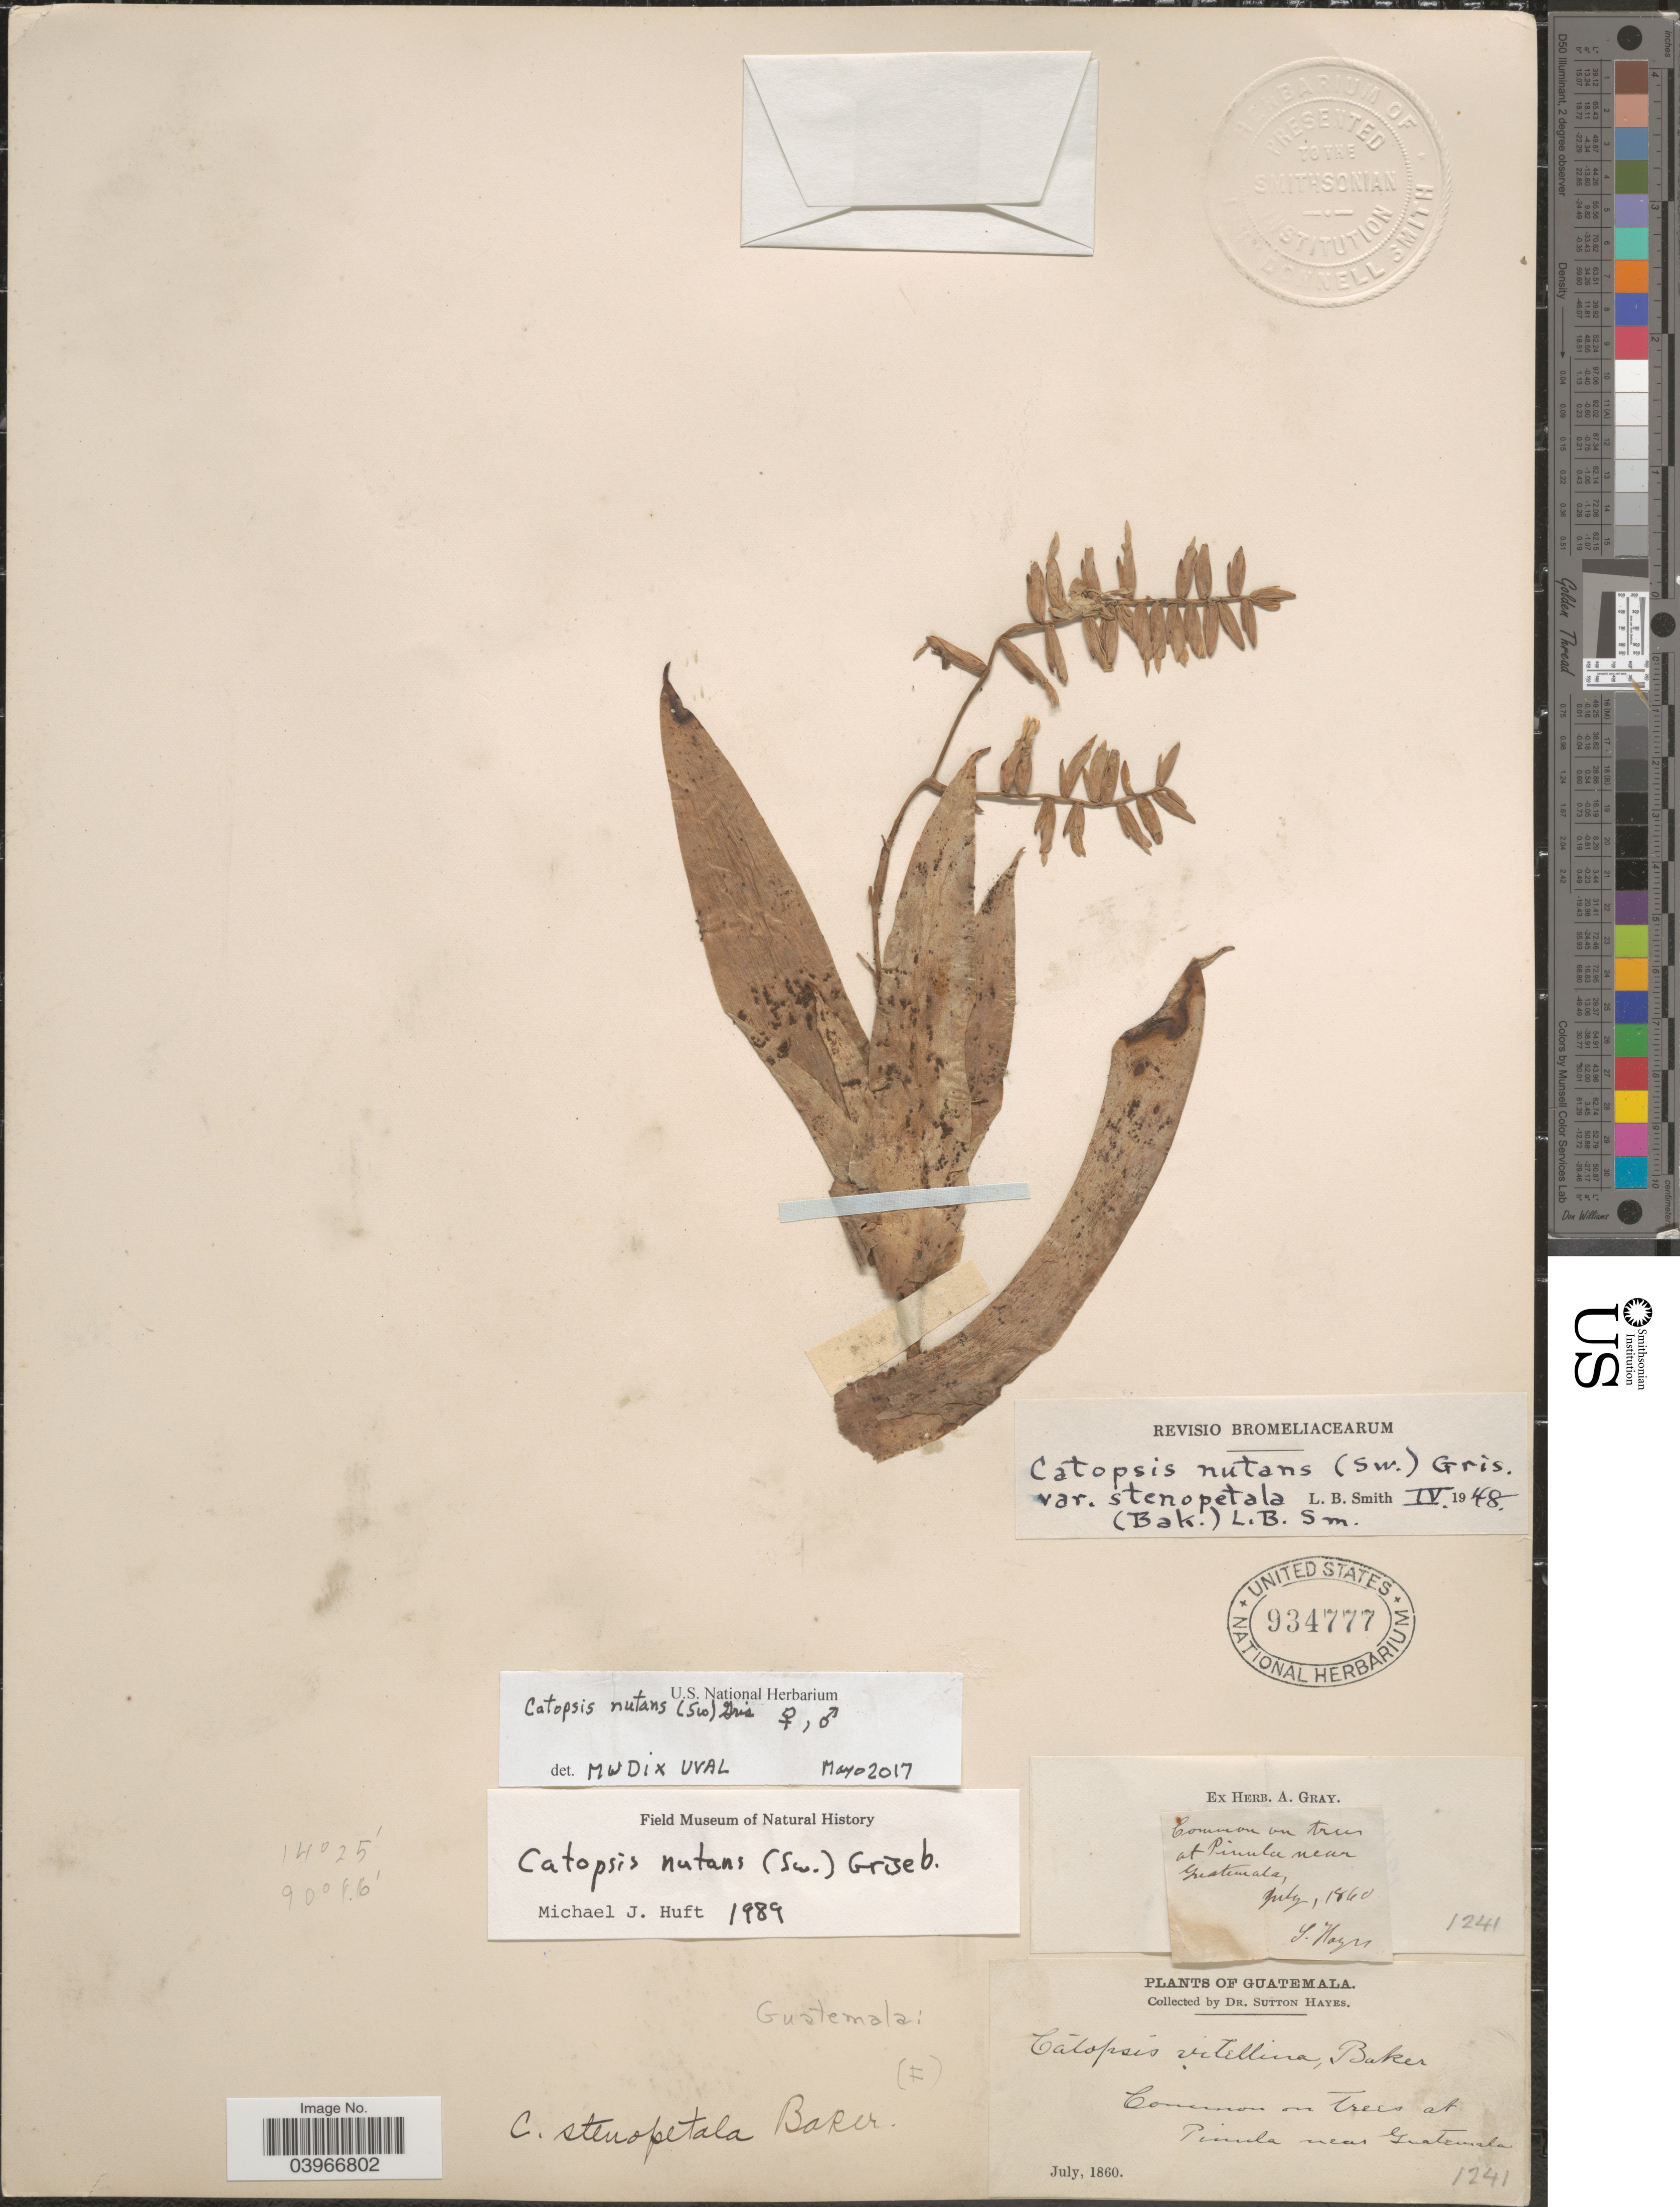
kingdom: Plantae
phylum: Tracheophyta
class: Liliopsida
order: Poales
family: Bromeliaceae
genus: Catopsis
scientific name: Catopsis nutans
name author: (Sw.) Griseb.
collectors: S. Hayes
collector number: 1241?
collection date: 1860-07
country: Guatemala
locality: At Pinula near Guatemala.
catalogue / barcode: US 934777